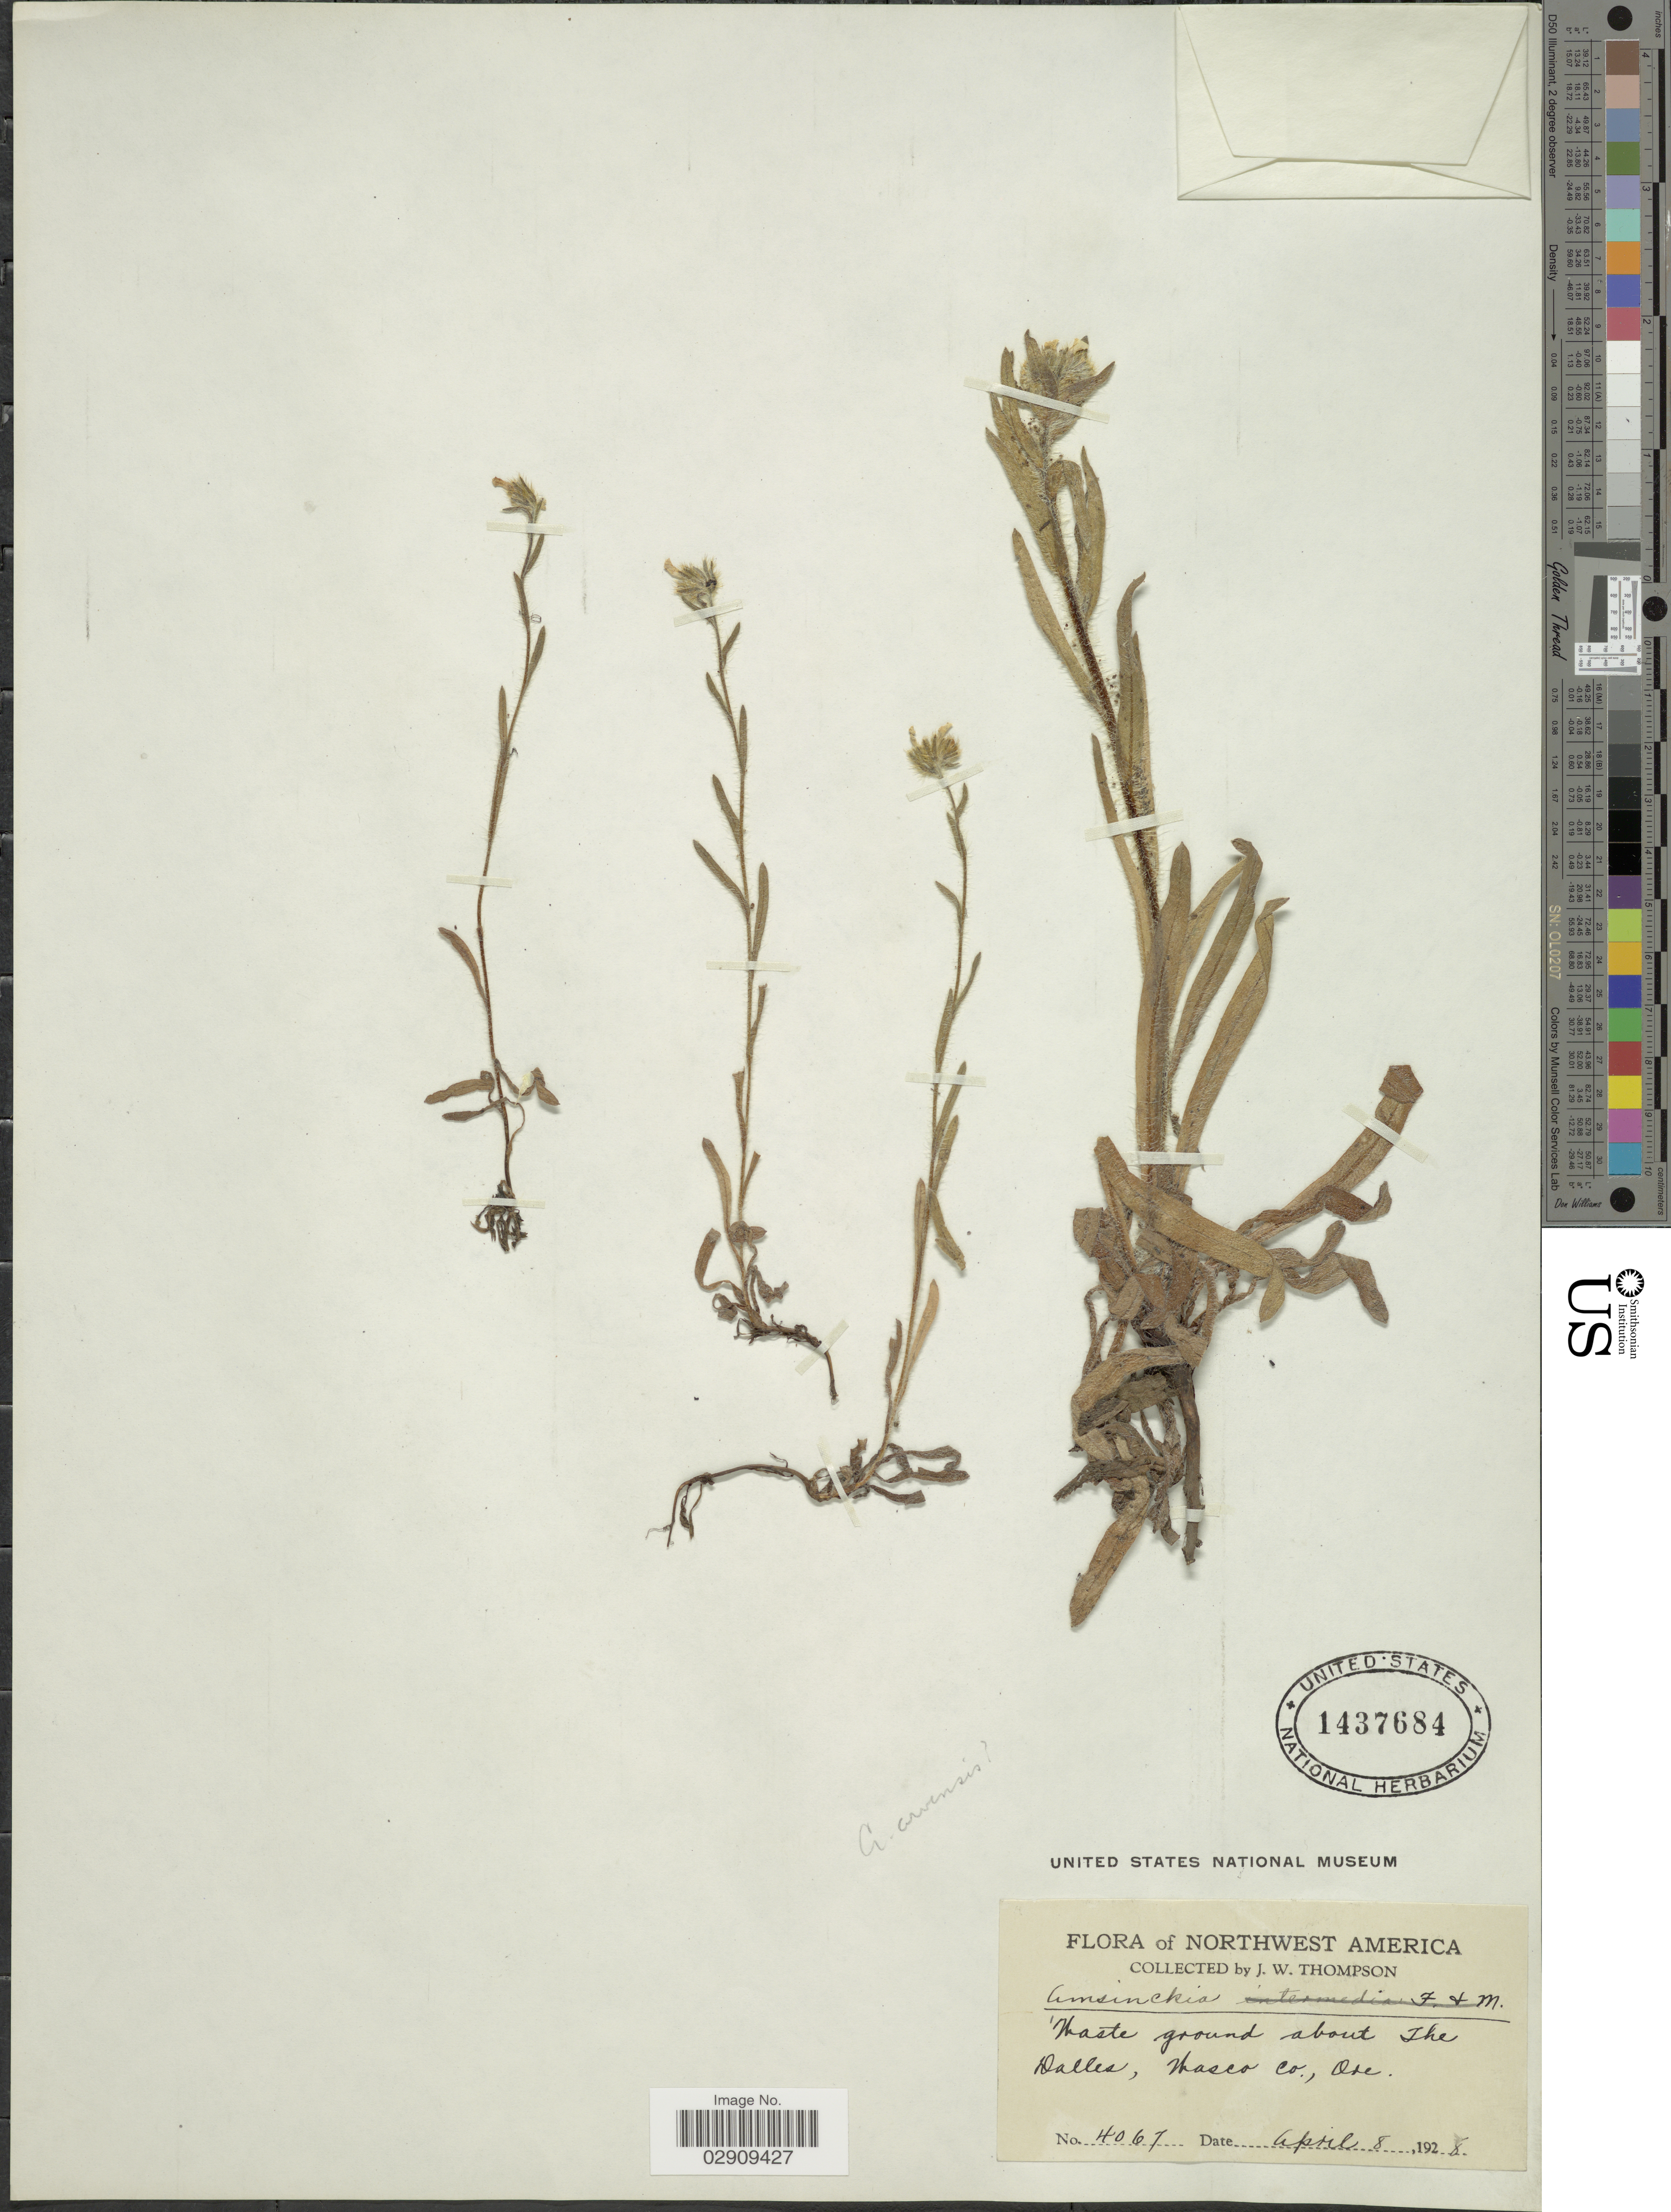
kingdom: Plantae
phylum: Tracheophyta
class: Magnoliopsida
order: Boraginales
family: Boraginaceae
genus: Amsinckia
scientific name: Amsinckia menziesii var. intermedia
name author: (Fisch. & C.A. Mey.) Ganders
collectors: J. Thompson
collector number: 4067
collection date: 1928-04-08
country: United States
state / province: Oregon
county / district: Wasco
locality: Northwest America. About the Dalles, Wasco Co., Ore.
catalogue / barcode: US 1437684